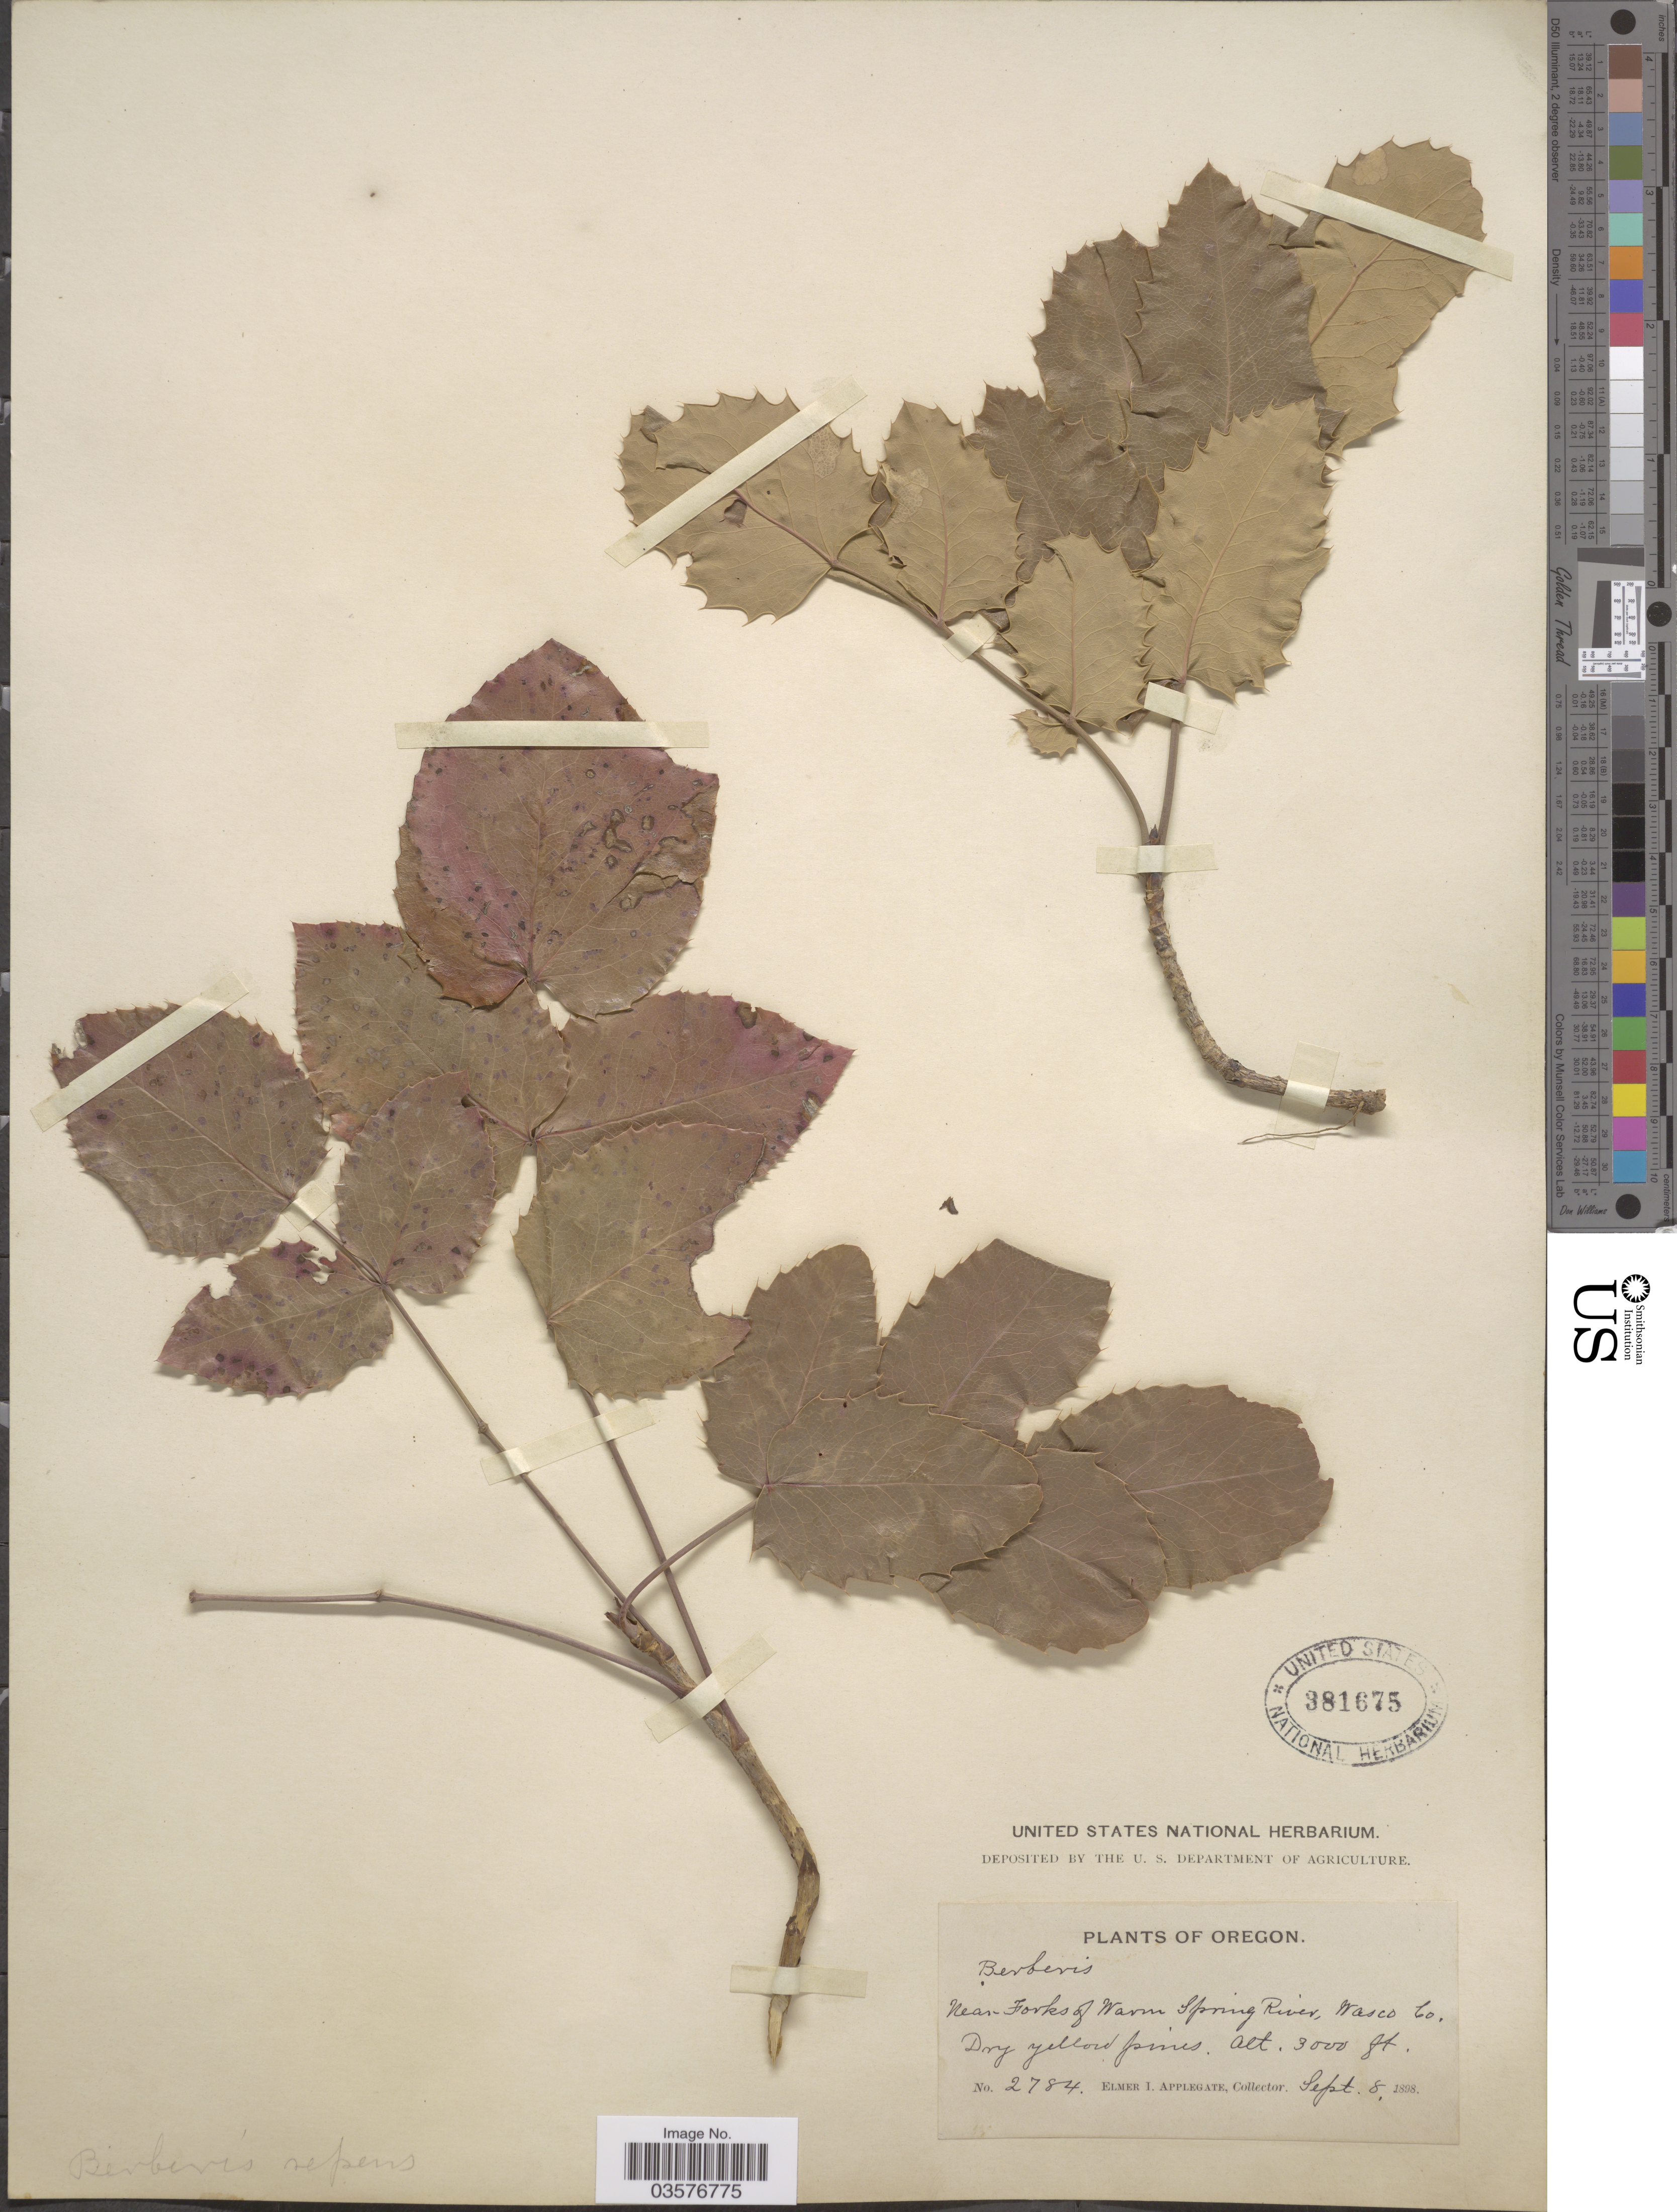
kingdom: Plantae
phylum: Tracheophyta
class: Magnoliopsida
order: Ranunculales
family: Berberidaceae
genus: Mahonia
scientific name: Mahonia repens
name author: (Lindl.) G. Don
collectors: E. I. Applegate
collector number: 2784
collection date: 1898-09-08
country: United States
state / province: Oregon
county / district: Wasco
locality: Near Forks of Warm Spring River, Wasco Co.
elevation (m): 914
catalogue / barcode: US 381675